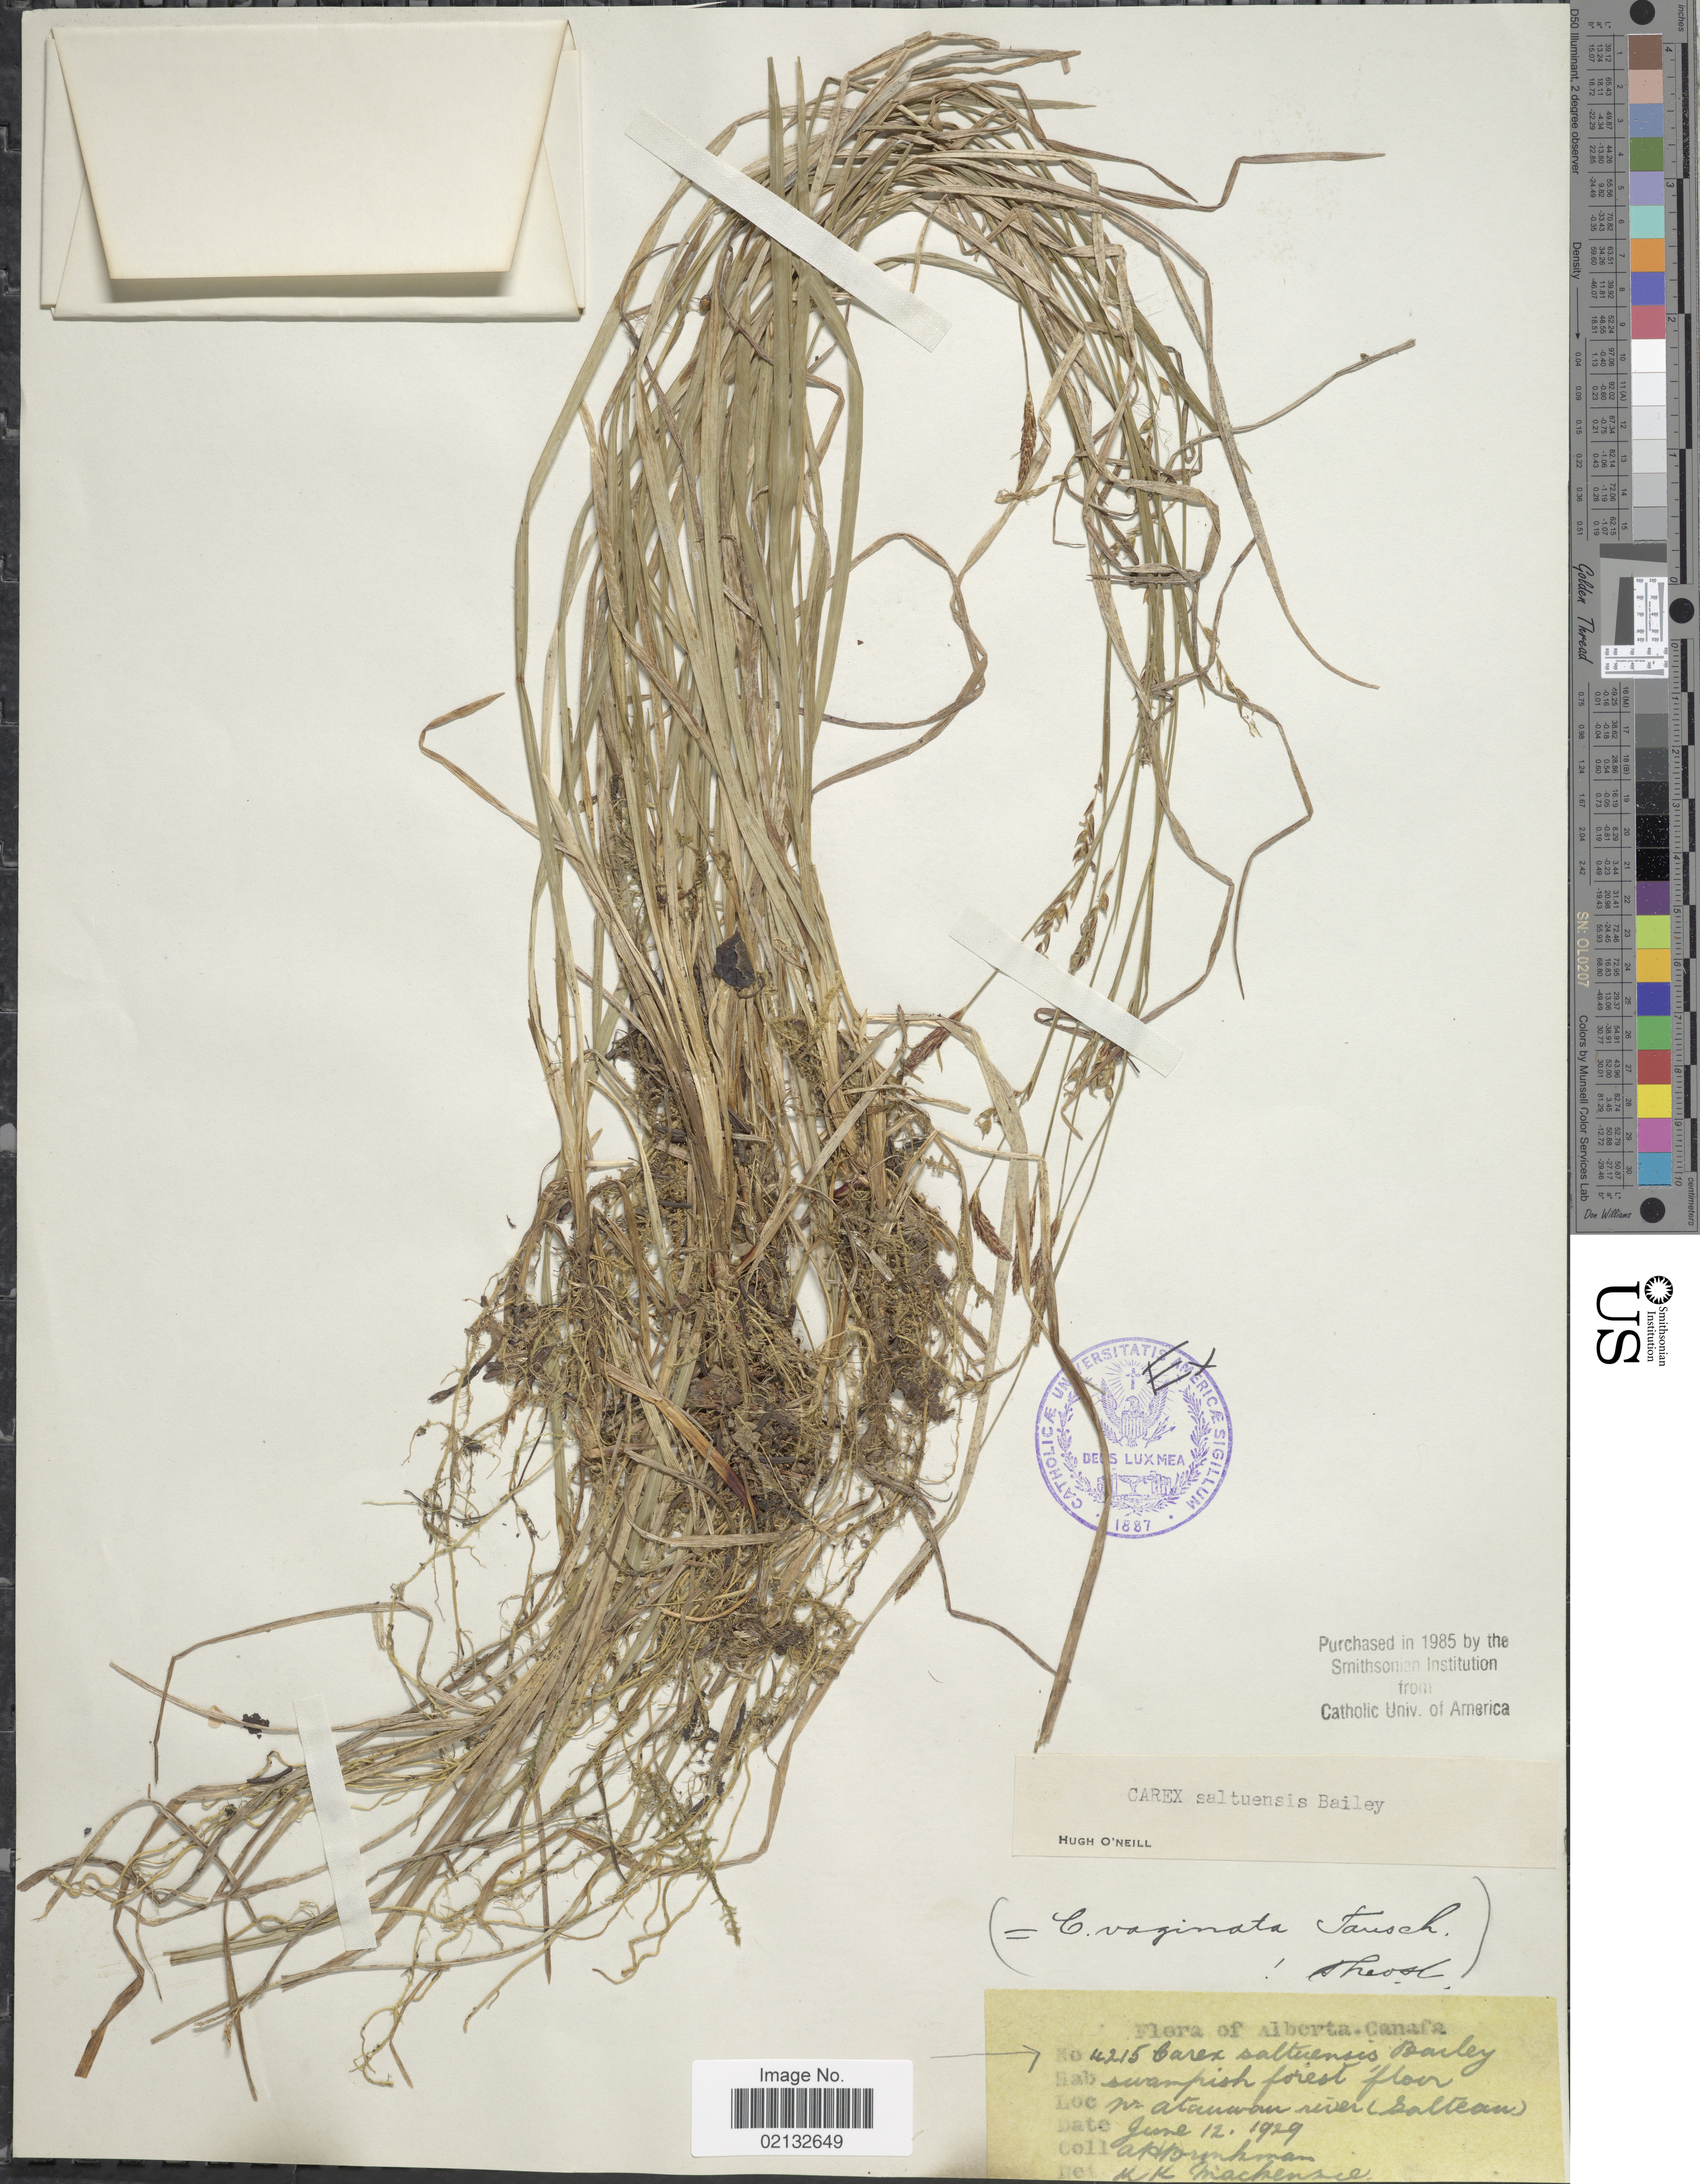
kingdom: Plantae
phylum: Tracheophyta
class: Liliopsida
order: Poales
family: Cyperaceae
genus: Carex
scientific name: Carex vaginata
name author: Tausch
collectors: A. Brinkman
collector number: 4215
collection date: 1929-06-12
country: Canada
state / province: Alberta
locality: W. Atanwan river (saltean)